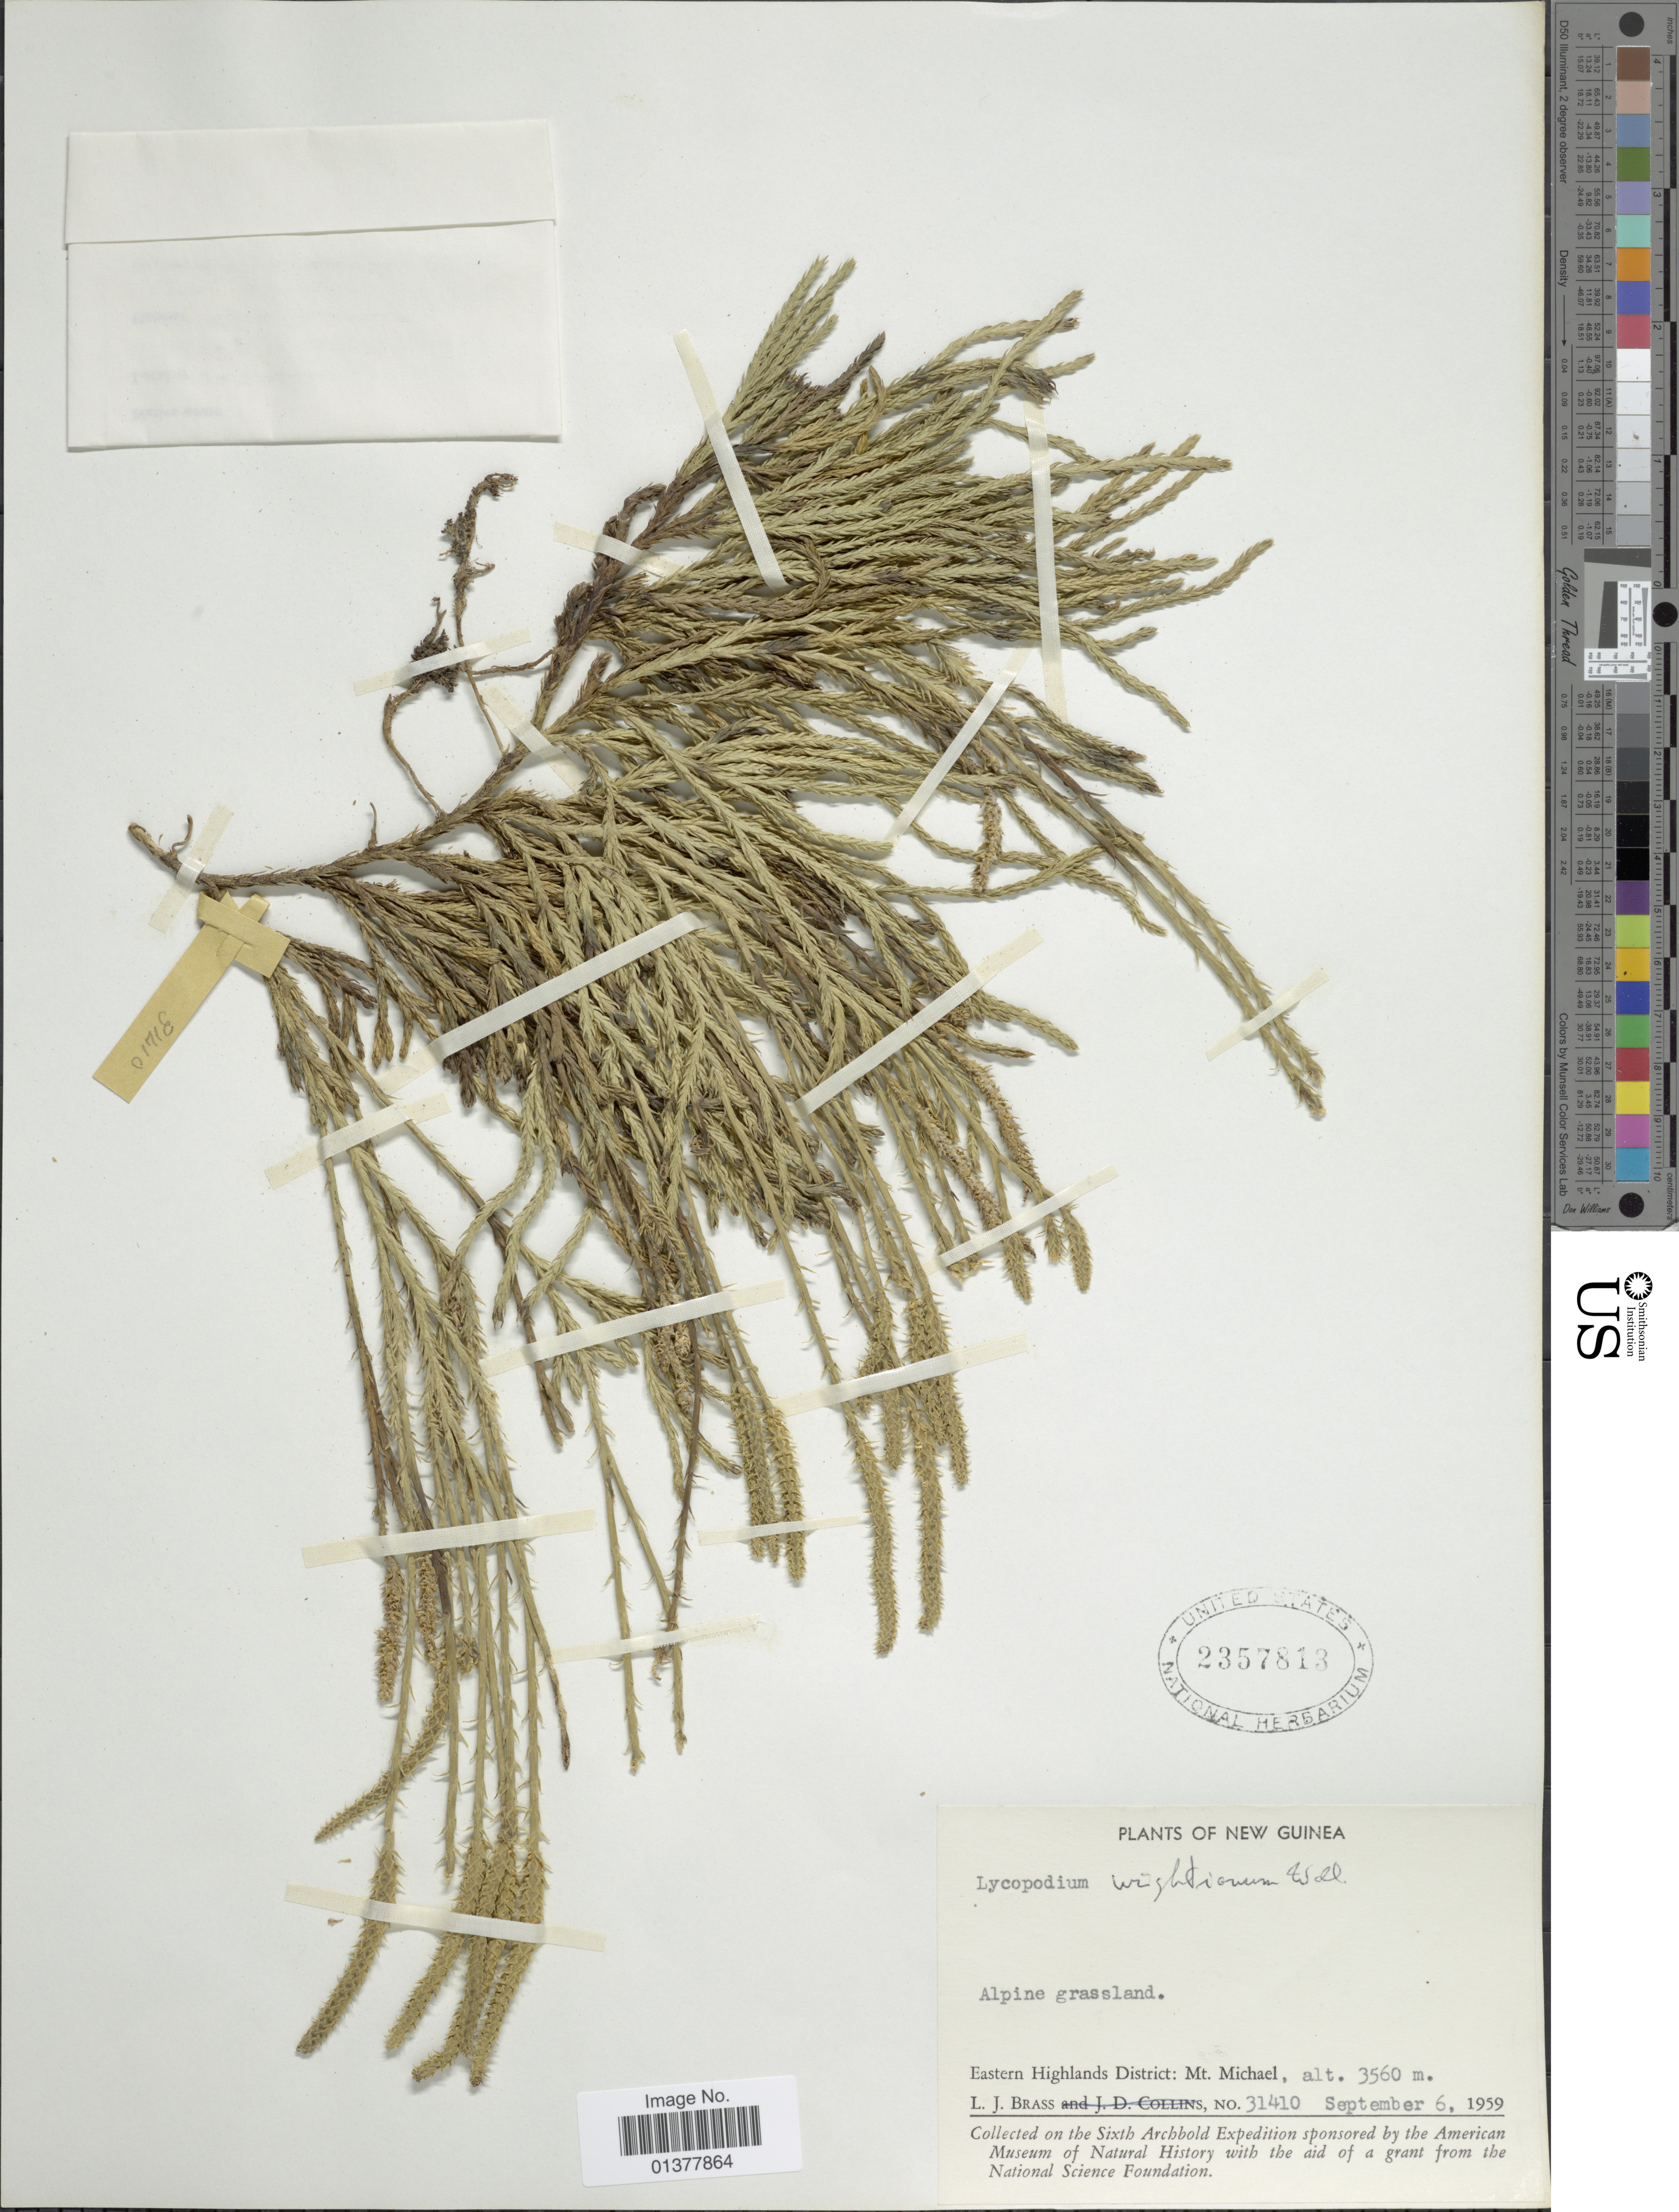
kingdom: Plantae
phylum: Tracheophyta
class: Lycopodiopsida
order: Lycopodiales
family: Lycopodiaceae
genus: Diphasiastrum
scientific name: Diphasiastrum wightianum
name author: (Wall. ex Hook. & Grev.) Holub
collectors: L. J. Brass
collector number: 31410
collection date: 1959-09-06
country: Papua New Guinea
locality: Eastern Highlands District: Mt. Michael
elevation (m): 3560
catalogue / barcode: US 2357813